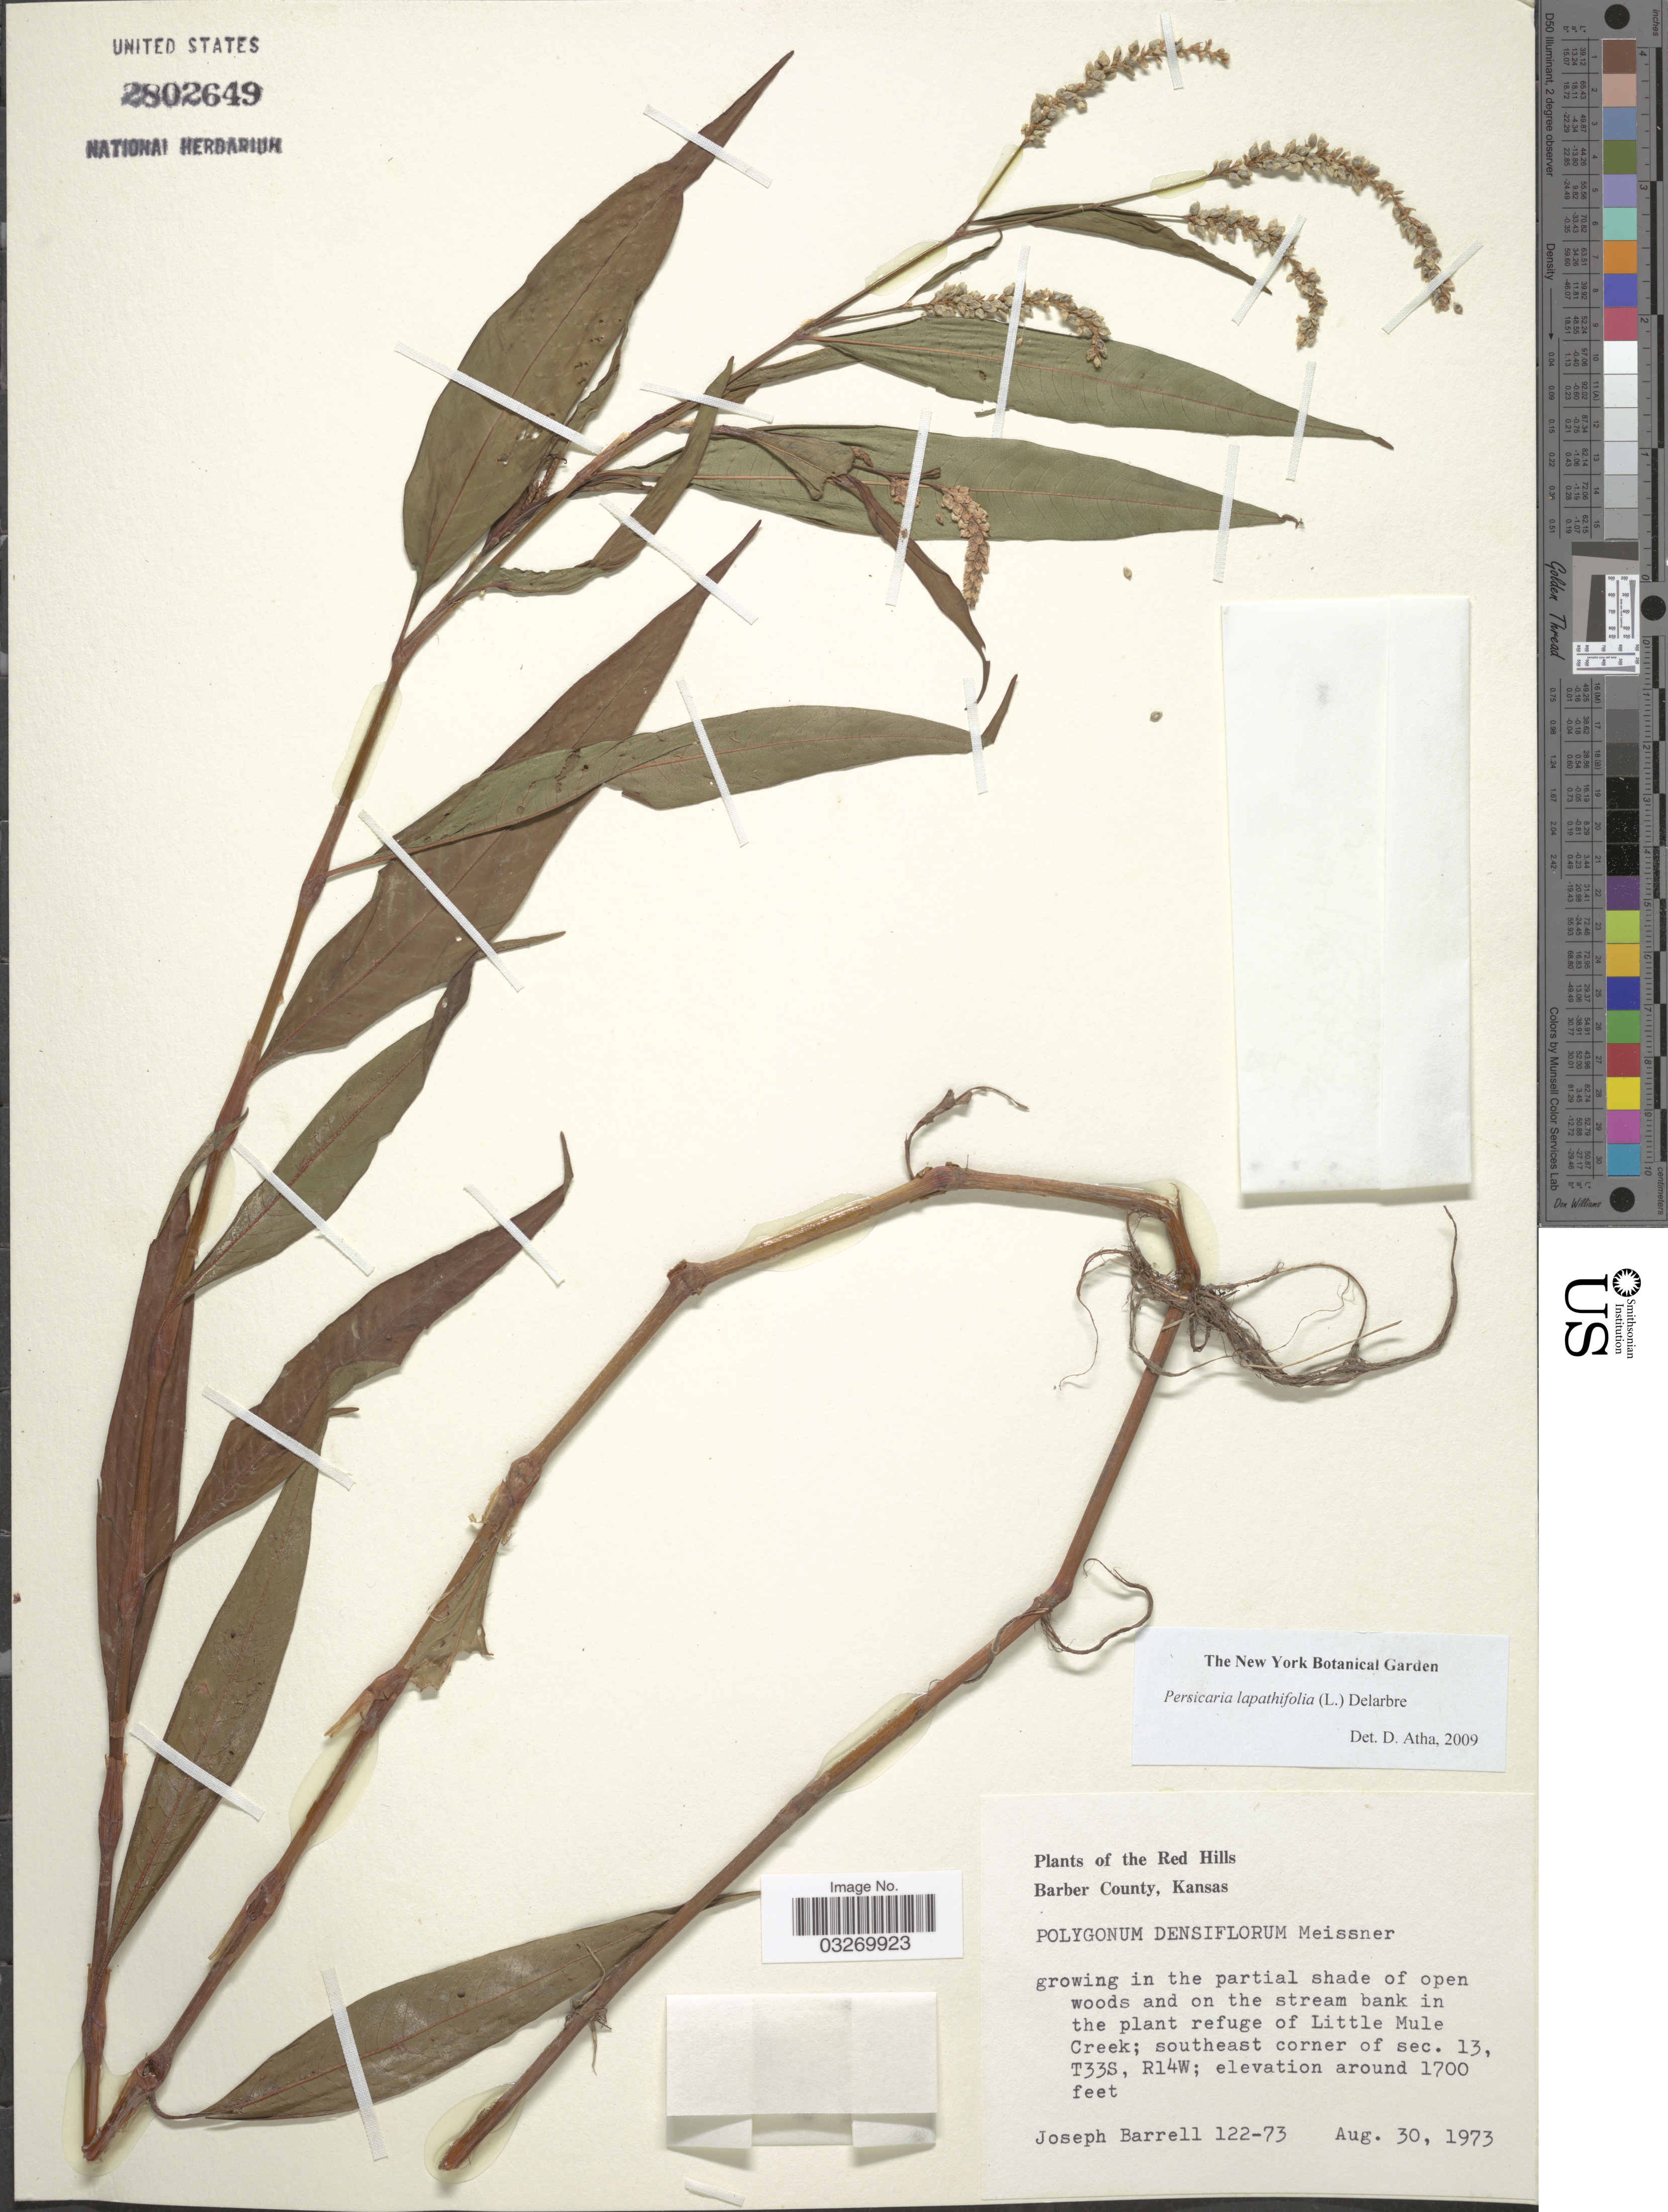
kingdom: Plantae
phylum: Tracheophyta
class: Magnoliopsida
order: Caryophyllales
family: Polygonaceae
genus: Persicaria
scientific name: Persicaria lapathifolia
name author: (L.) Delarbre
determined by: Atha, D. E.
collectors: J. Barrell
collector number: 122-73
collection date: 1973-08-30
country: United States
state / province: Kansas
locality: The Red Hills. Barber County. In the plant refuge of Little Mule Creek; southeast corner of sec. 13, T33S, R14W.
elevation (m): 518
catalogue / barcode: US 2802649